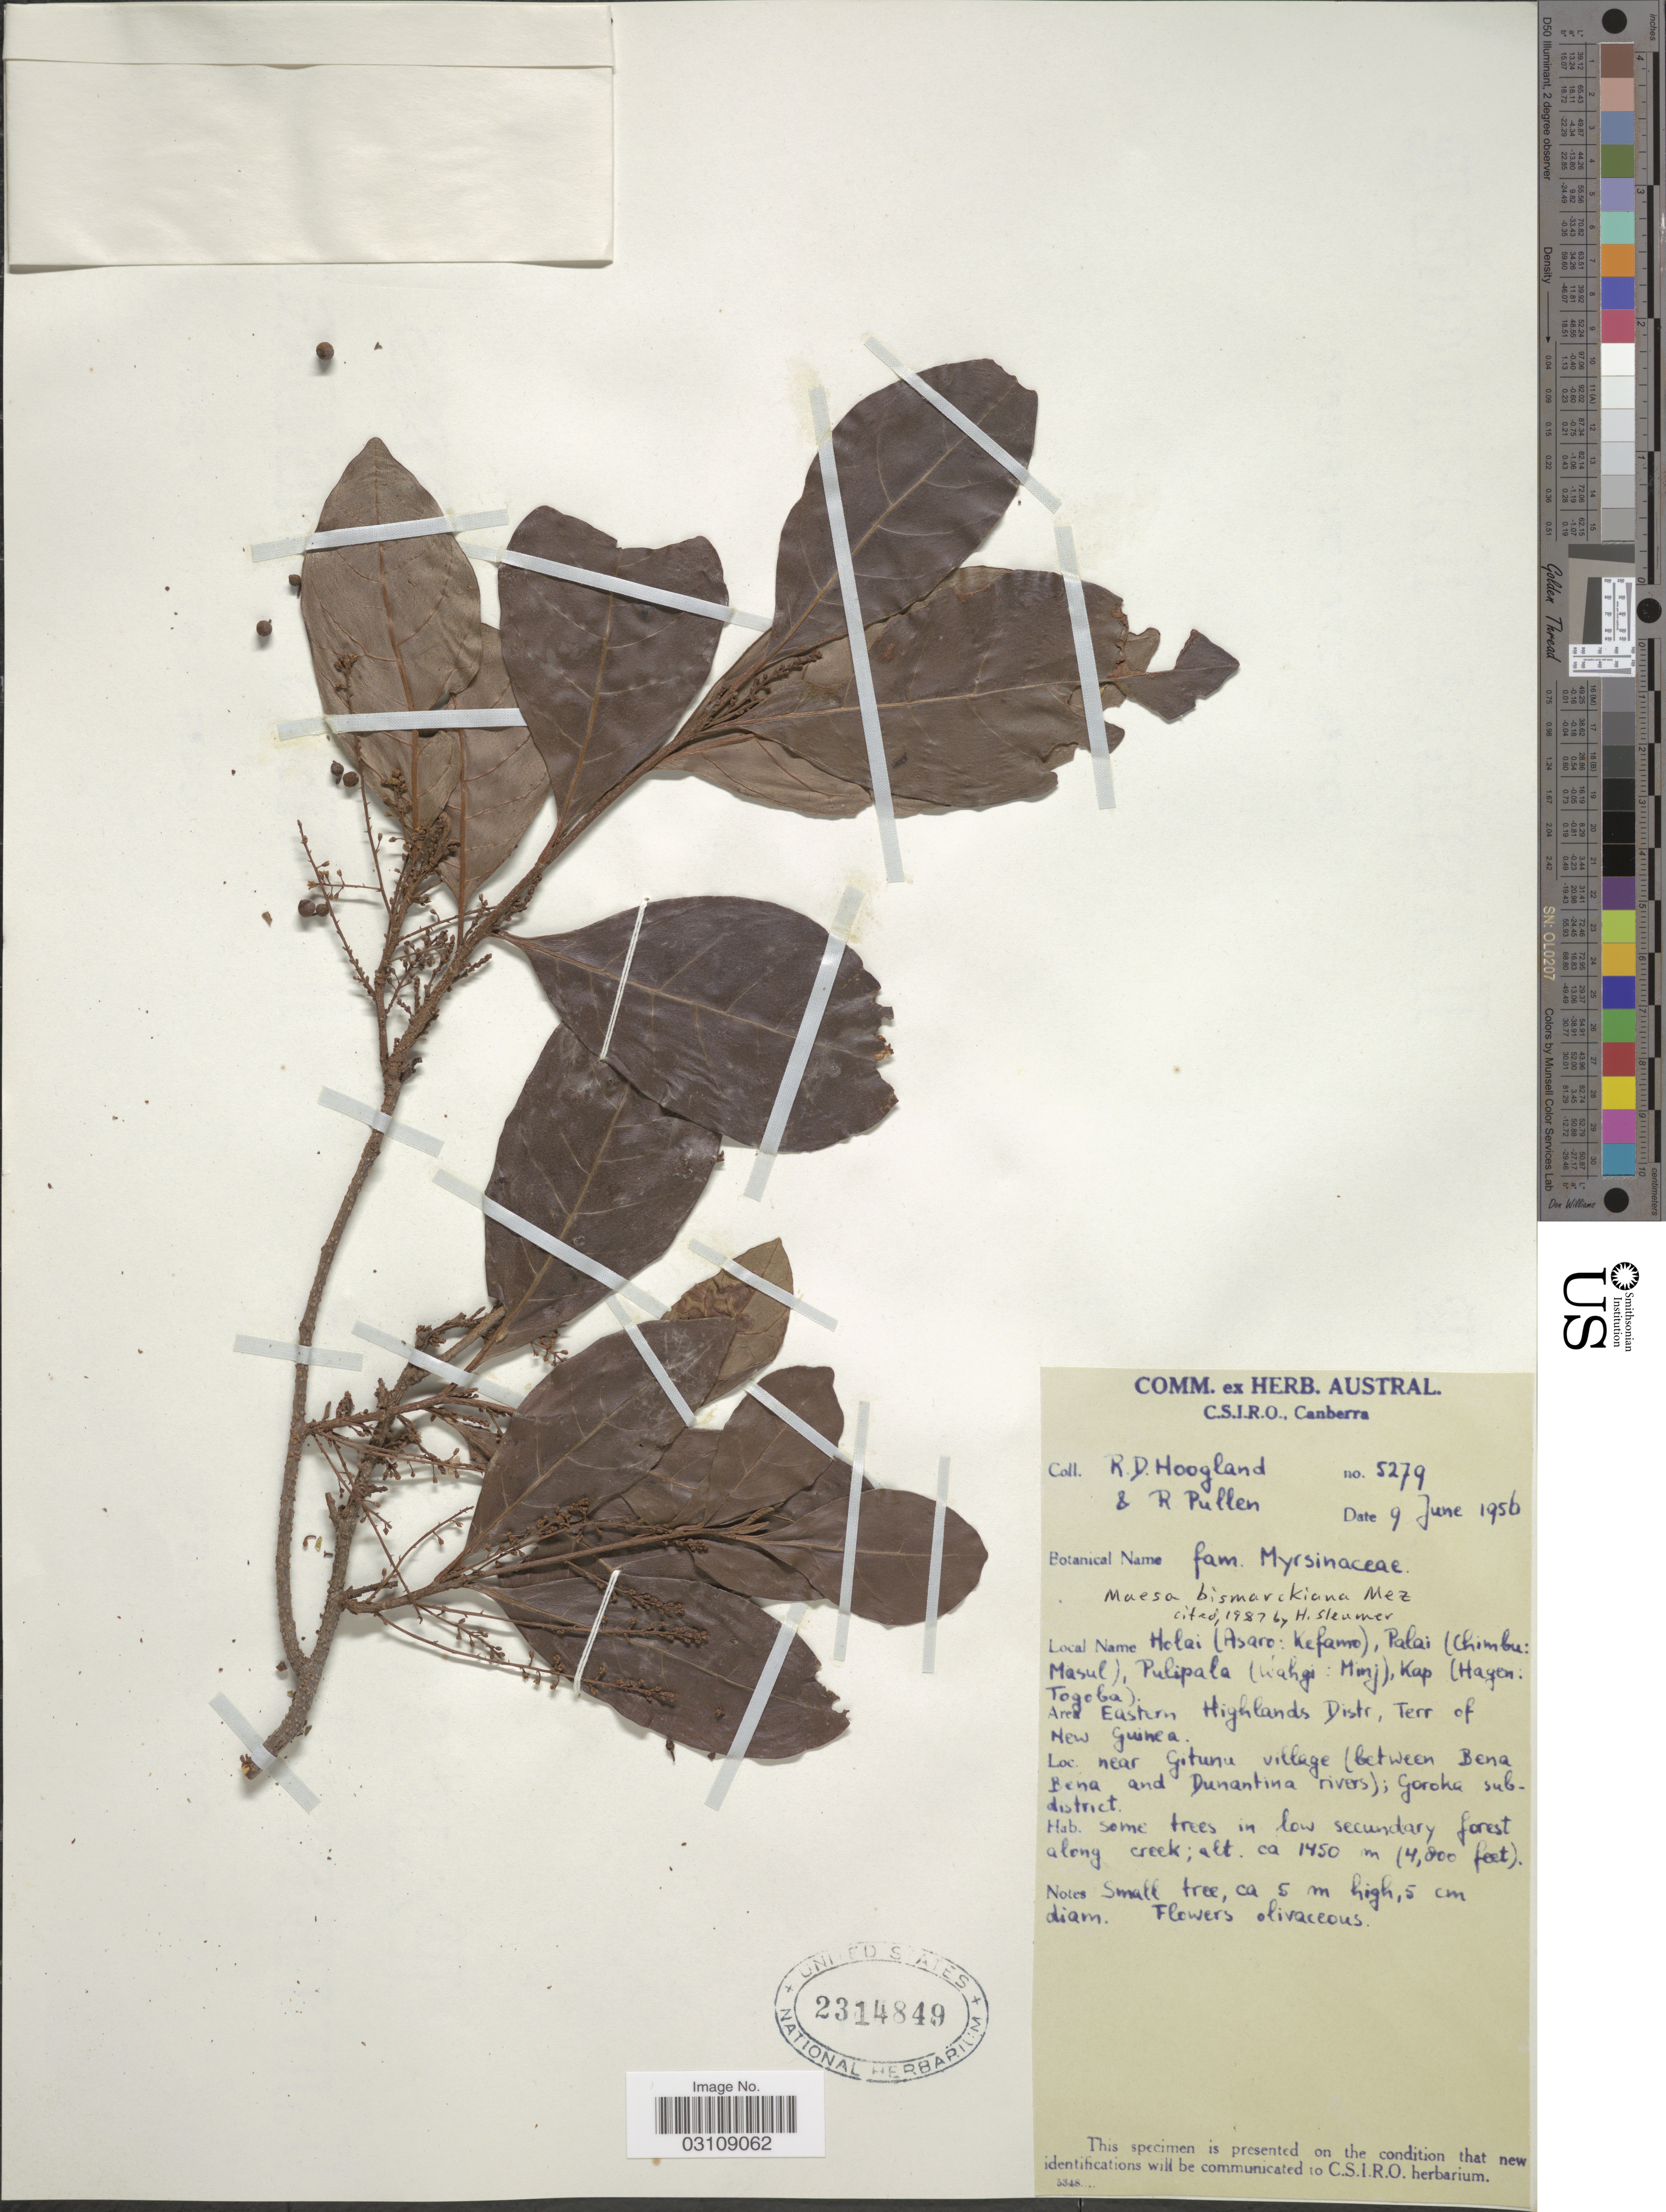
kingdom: Plantae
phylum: Tracheophyta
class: Magnoliopsida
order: Ericales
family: Primulaceae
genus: Maesa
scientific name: Maesa bismarckiana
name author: Mez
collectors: R. D. Hoogland & R. Pullen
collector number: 5279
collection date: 1956-06-09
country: Papua New Guinea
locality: Area Eastern Highlands Distr., Terr of New Guinea.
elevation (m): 1463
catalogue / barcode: US 2314849